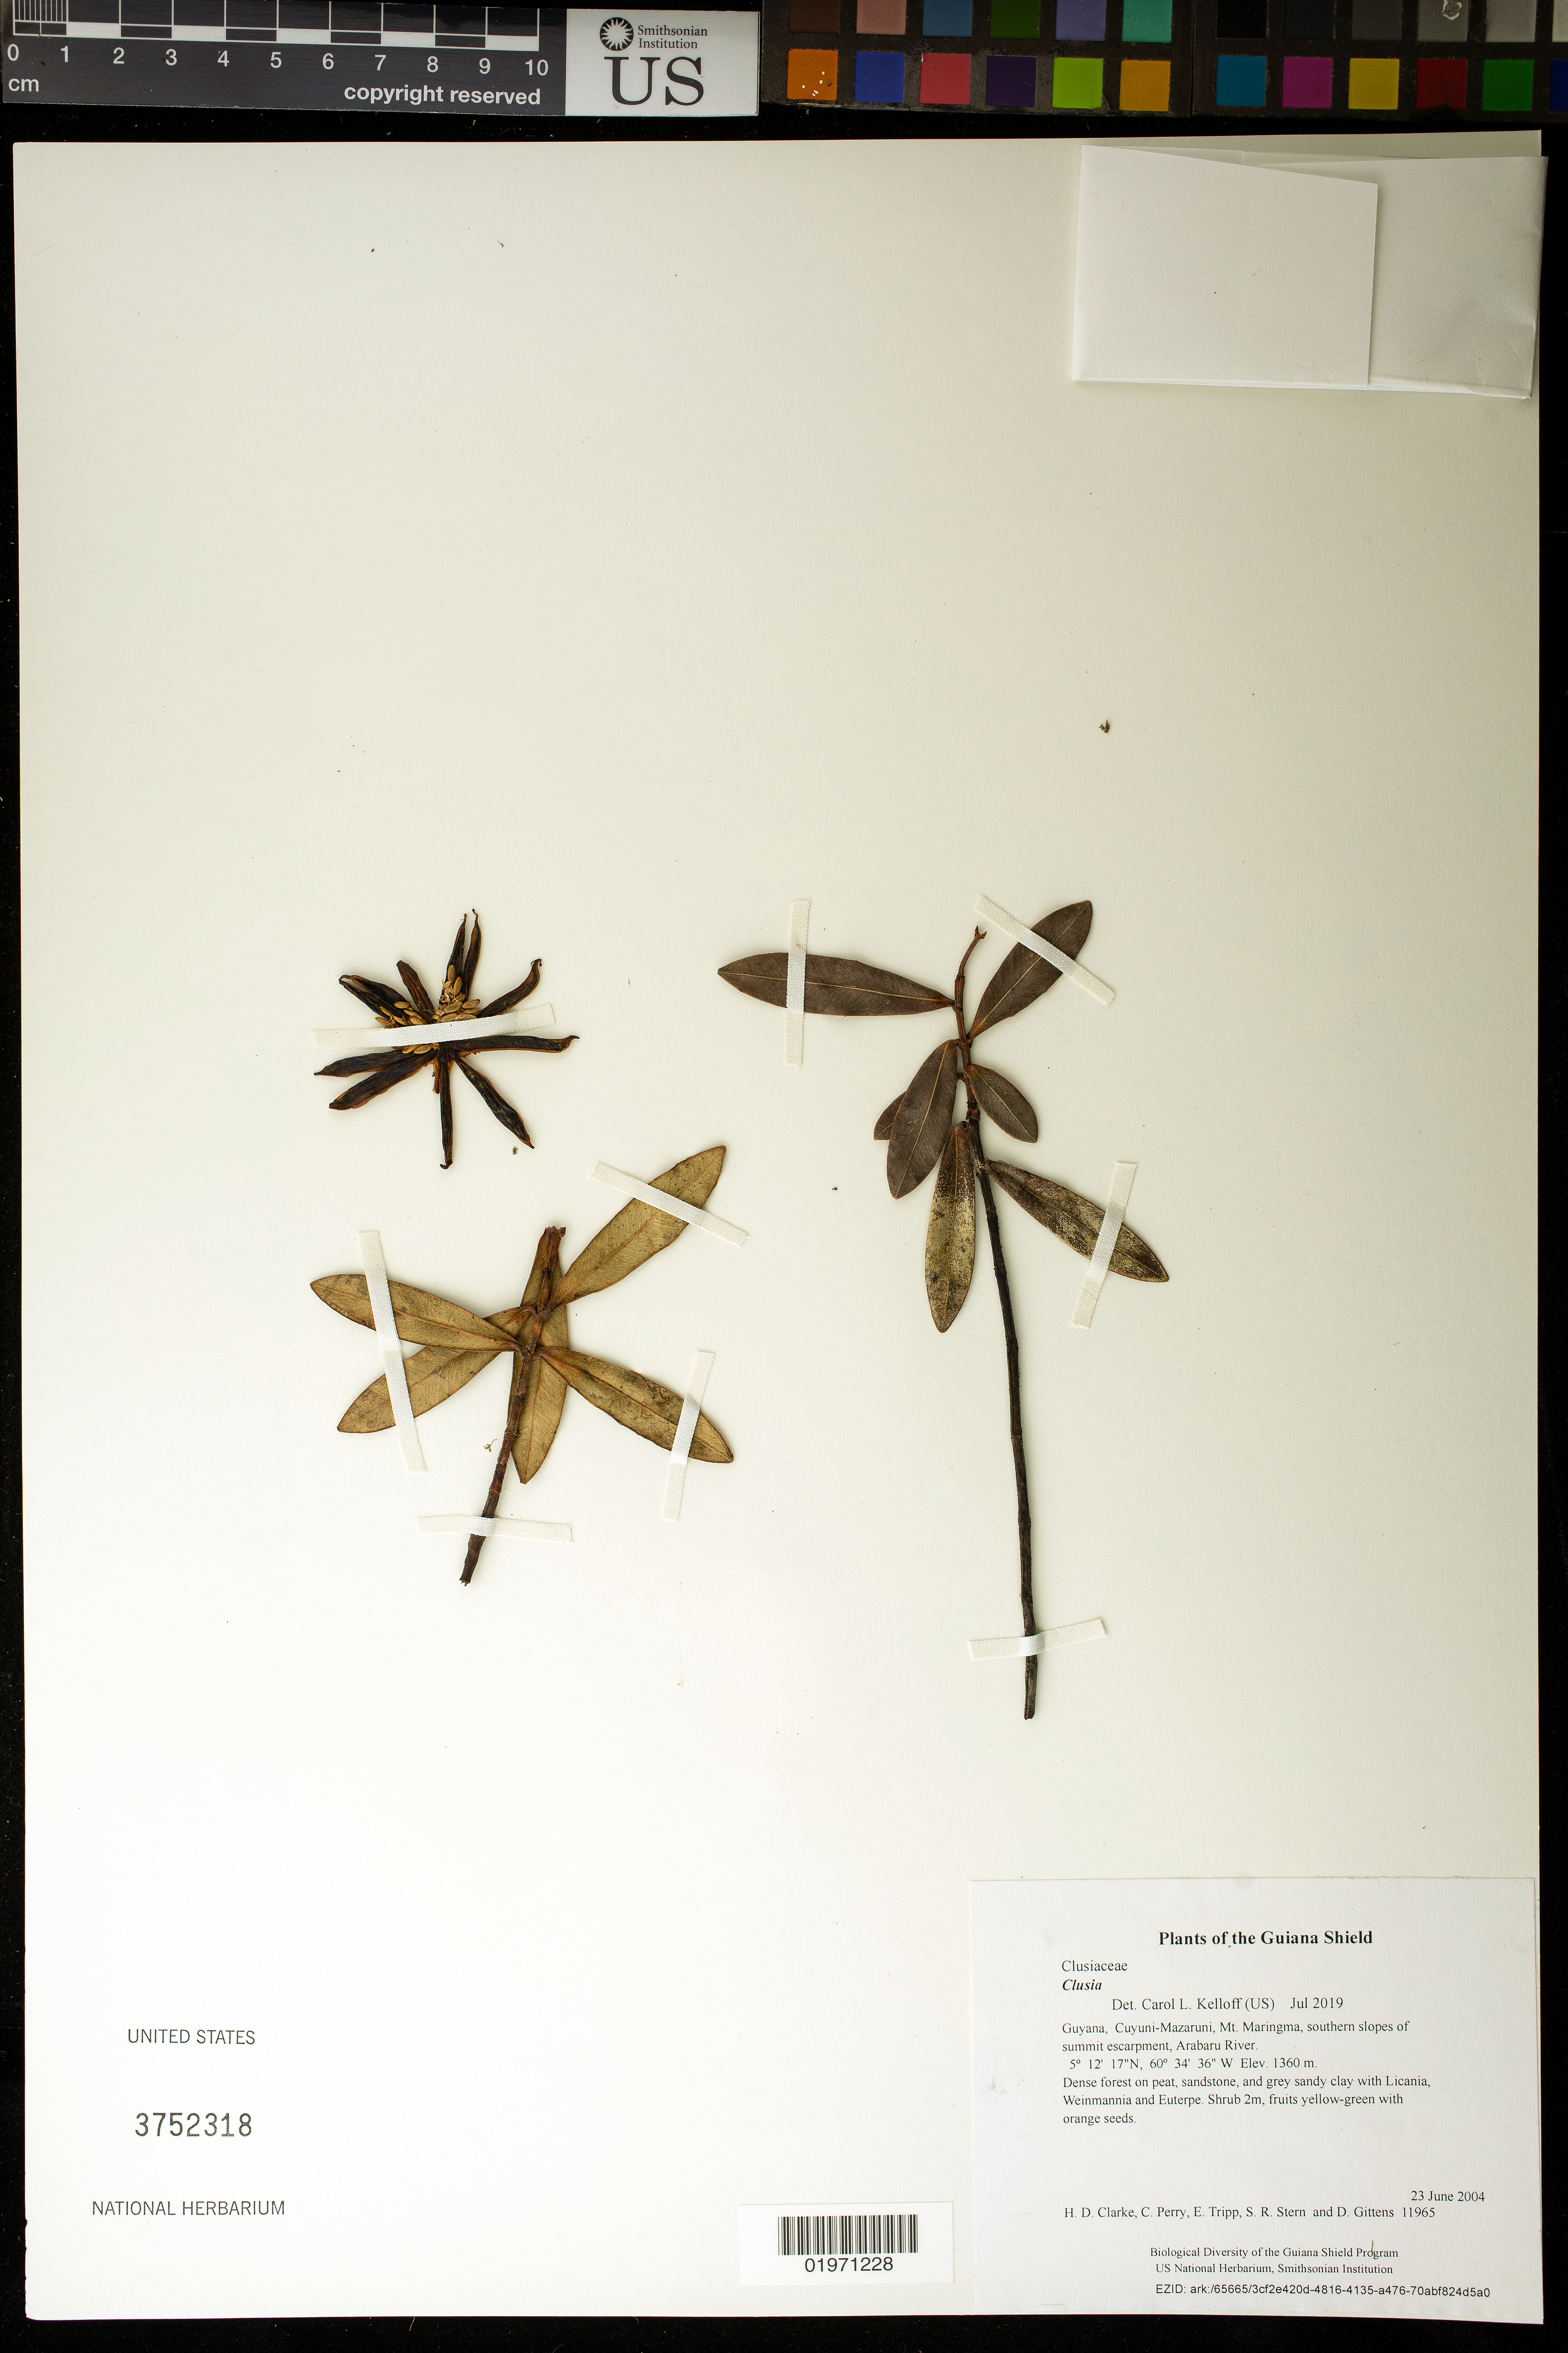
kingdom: Plantae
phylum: Tracheophyta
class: Magnoliopsida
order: Malpighiales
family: Clusiaceae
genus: Clusia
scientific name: Clusia sp.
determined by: Kelloff, Carol L., (US), Smithsonian Institution - National Museum of Natural History (UNITED STATES)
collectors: H. D. Clarke, C. Perry, E. Tripp, S. R. Stern & D. Gittens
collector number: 11965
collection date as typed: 23 June 2004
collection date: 2004-06-23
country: Guyana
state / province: Cuyuni-Mazaruni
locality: Mt. Maringma, southern slopes of summit escarpment, Arabaru River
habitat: Dense forest on peat, sandstone, and grey sandy clay with Licania, Weinmannia and Euterpe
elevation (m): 1360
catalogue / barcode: US 3752318